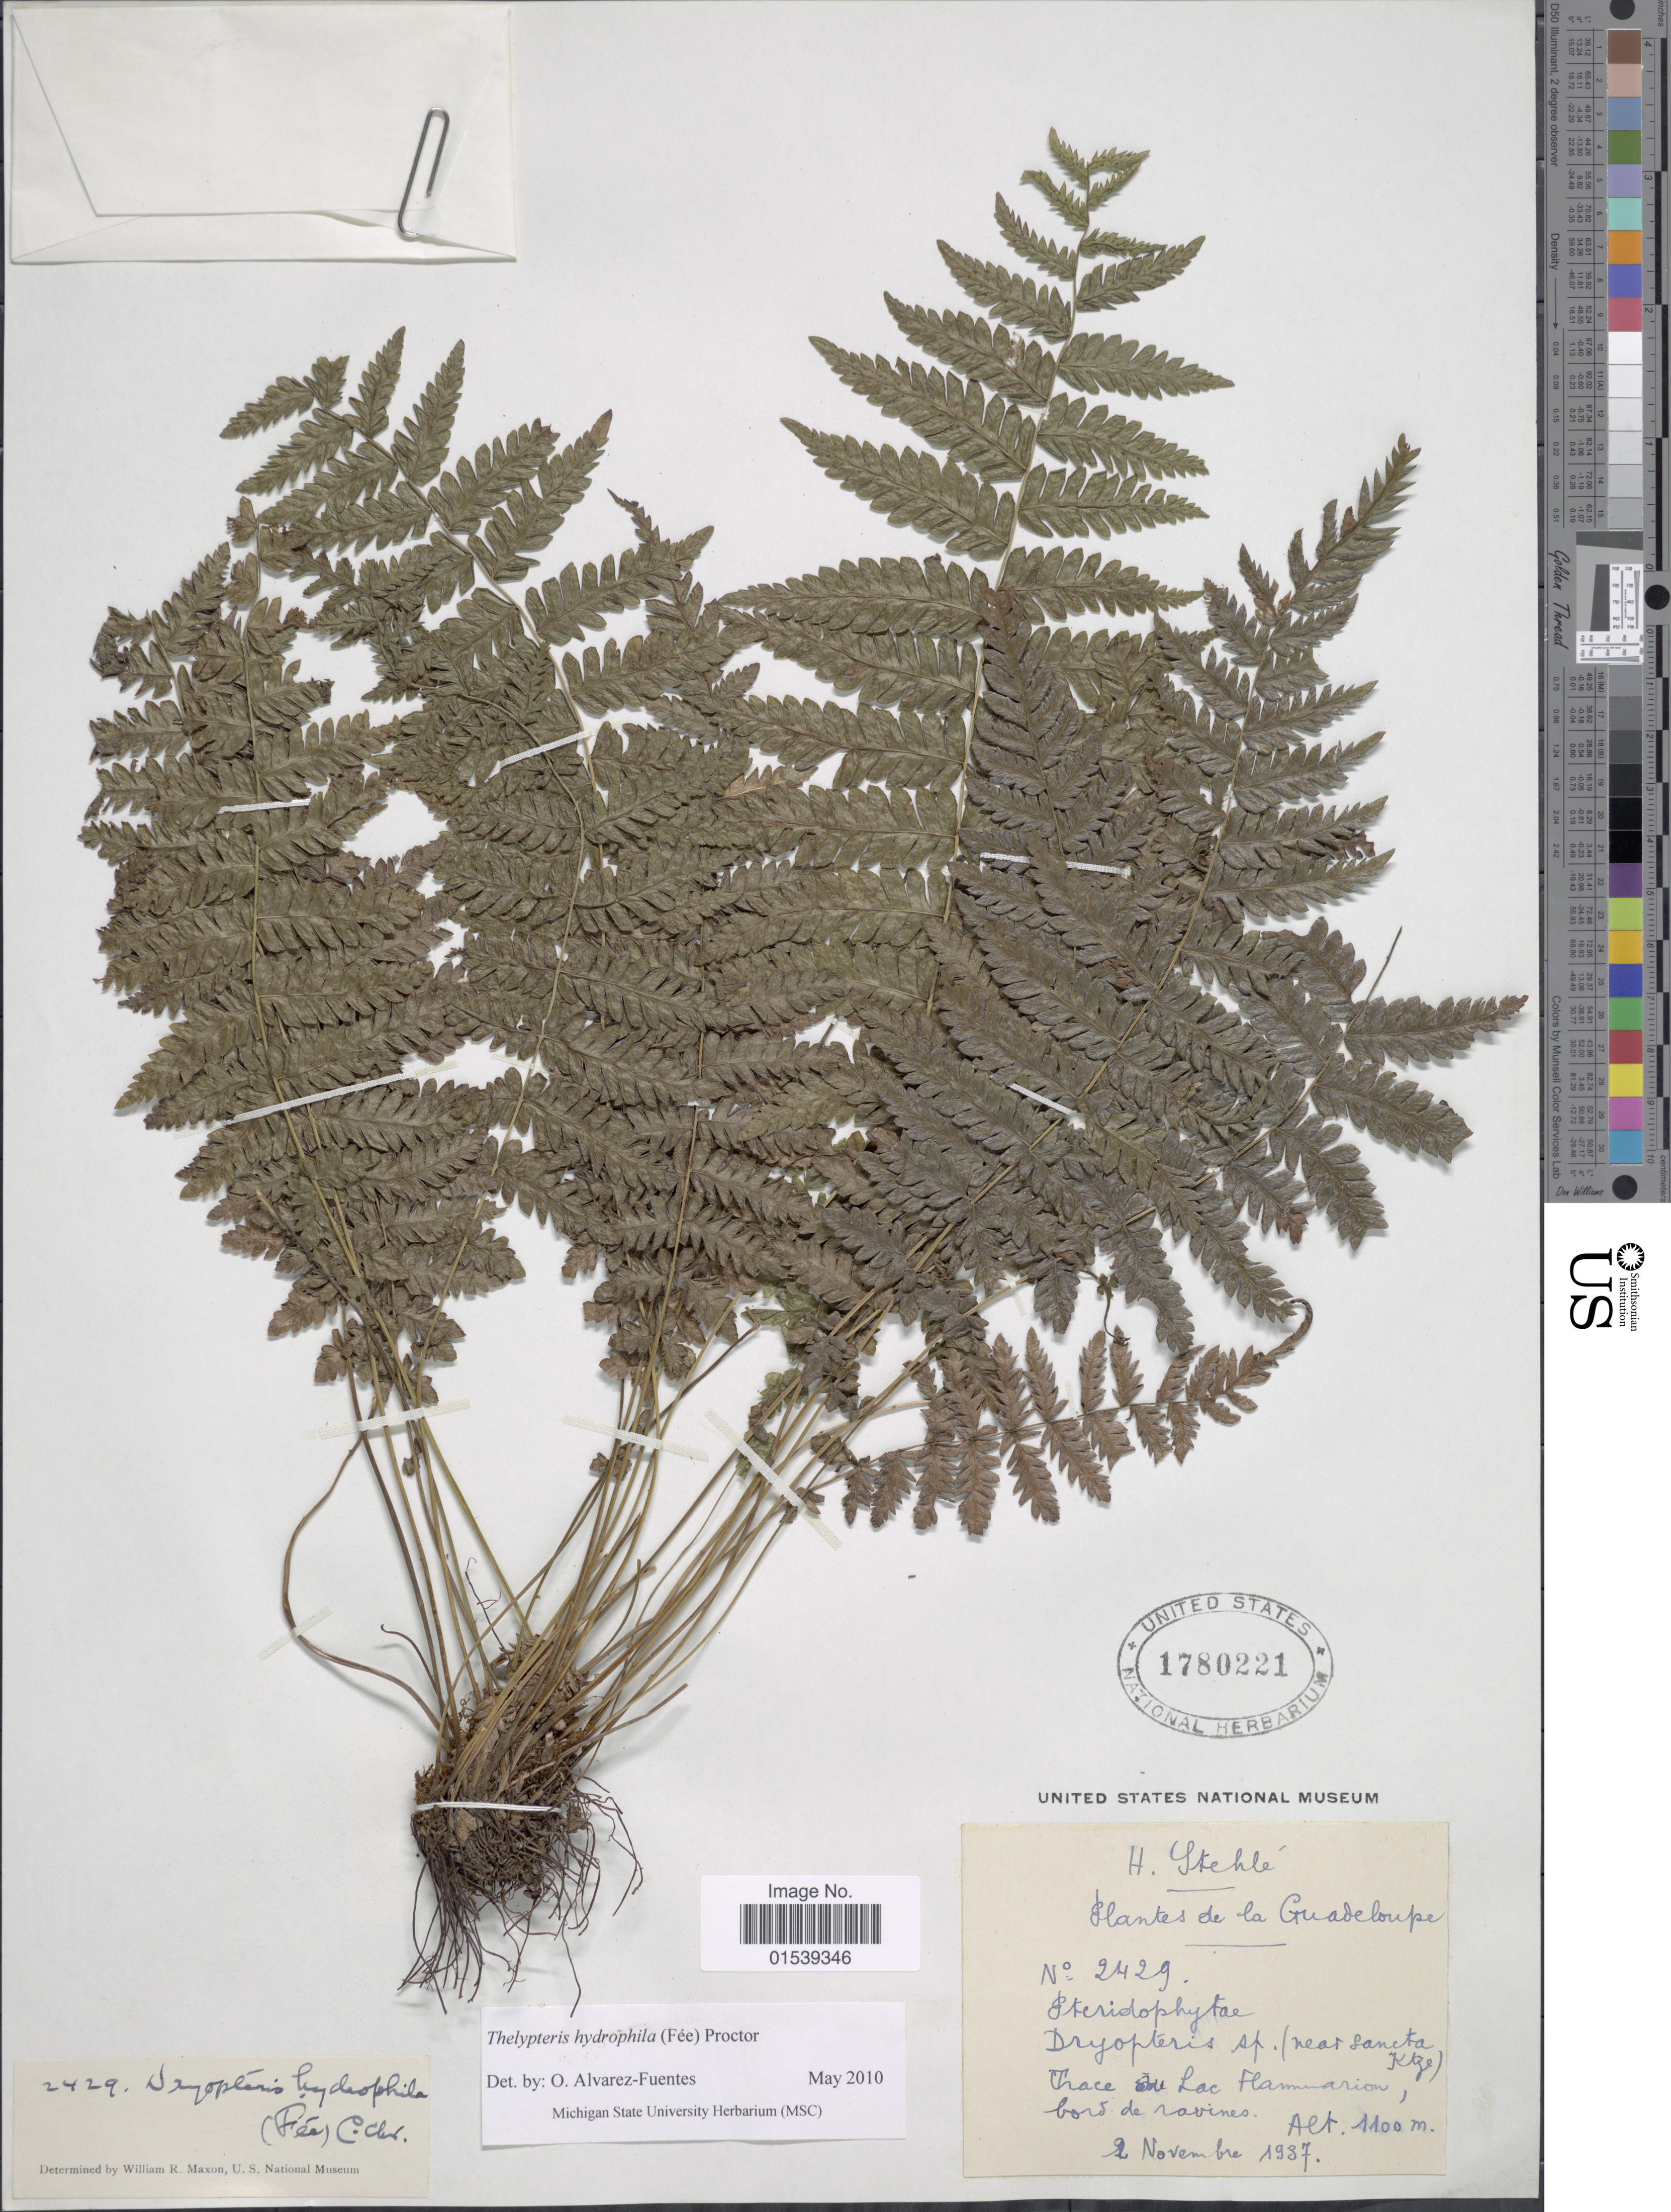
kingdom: Plantae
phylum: Tracheophyta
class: Polypodiopsida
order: Polypodiales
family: Thelypteridaceae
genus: Amauropelta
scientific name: Amauropelta hydrophila (Fée) comb. nov., ined 2015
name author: (Fée)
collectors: H. Stehlé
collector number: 2429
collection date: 1937-11-02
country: Guadeloupe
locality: Trace du Lac Flammarion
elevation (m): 1100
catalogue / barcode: US 1780221